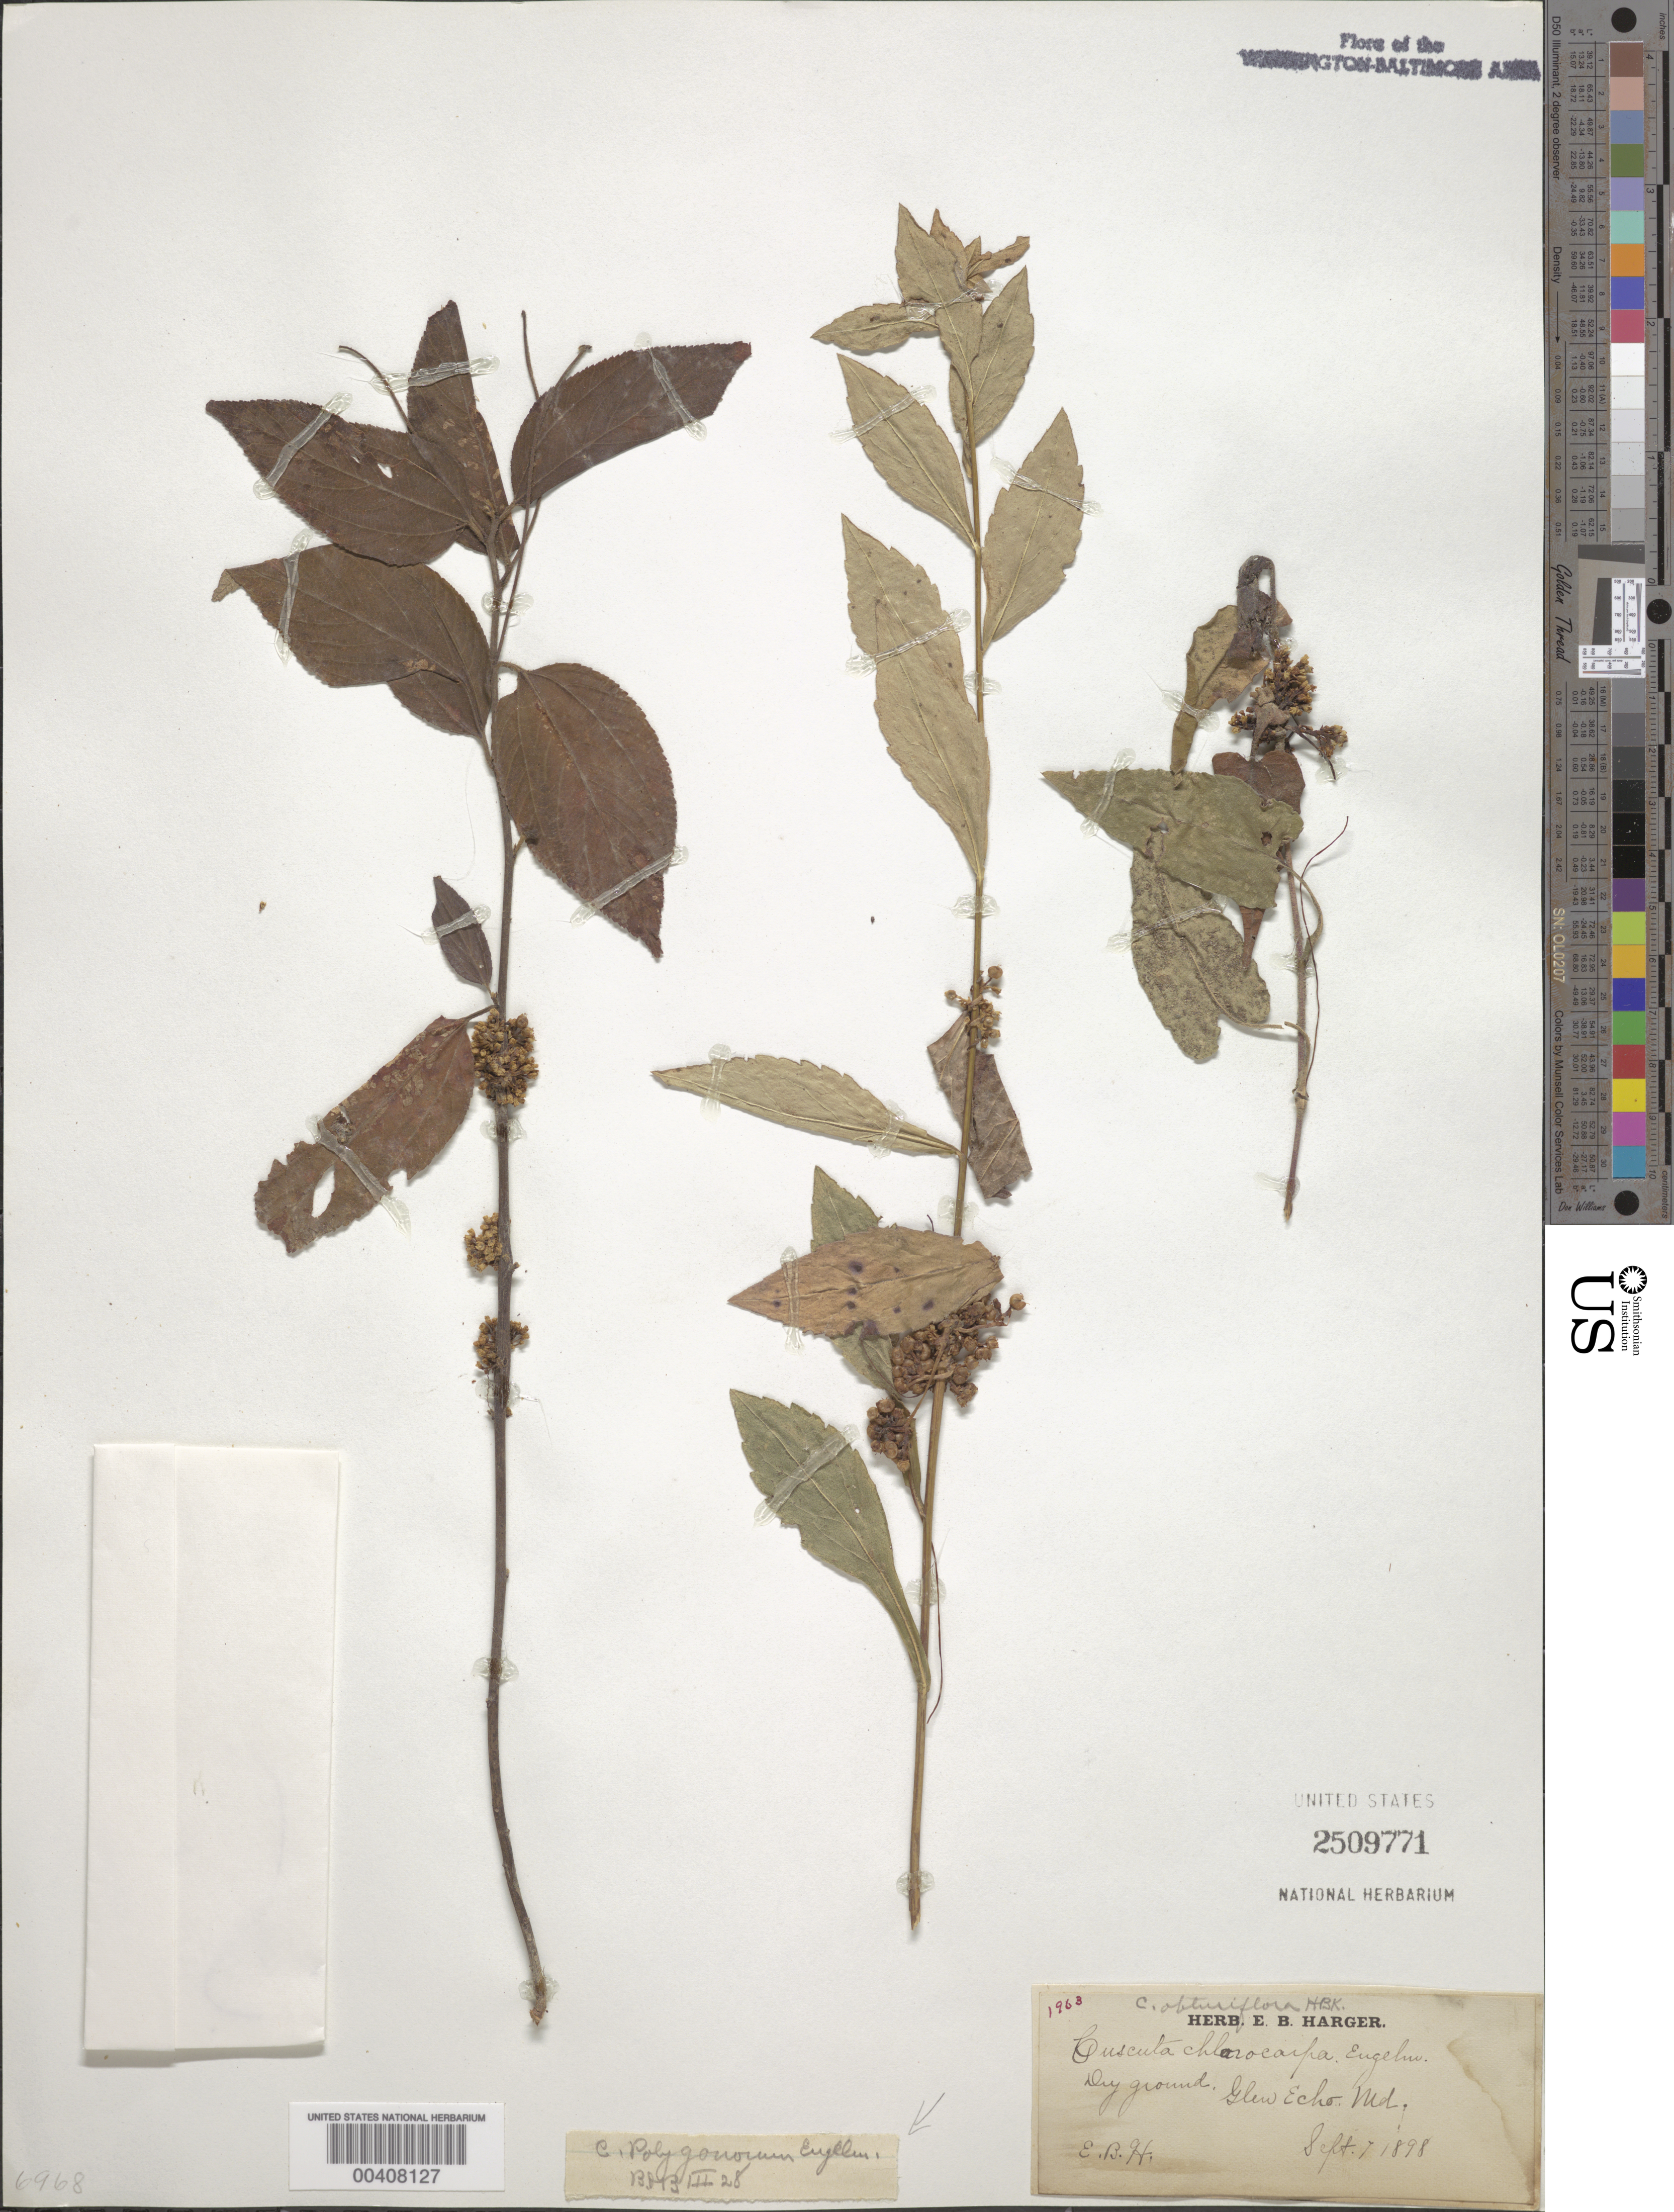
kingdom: Plantae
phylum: Tracheophyta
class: Magnoliopsida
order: Solanales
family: Convolvulaceae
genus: Cuscuta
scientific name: Cuscuta polygonorum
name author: Engelm.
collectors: E. B. Harger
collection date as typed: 01 Sep 1898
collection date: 1898-09-01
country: United States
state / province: Maryland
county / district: Montgomery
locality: Glen Echo C. & O. Canal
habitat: Dry ground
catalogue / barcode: US 2509771